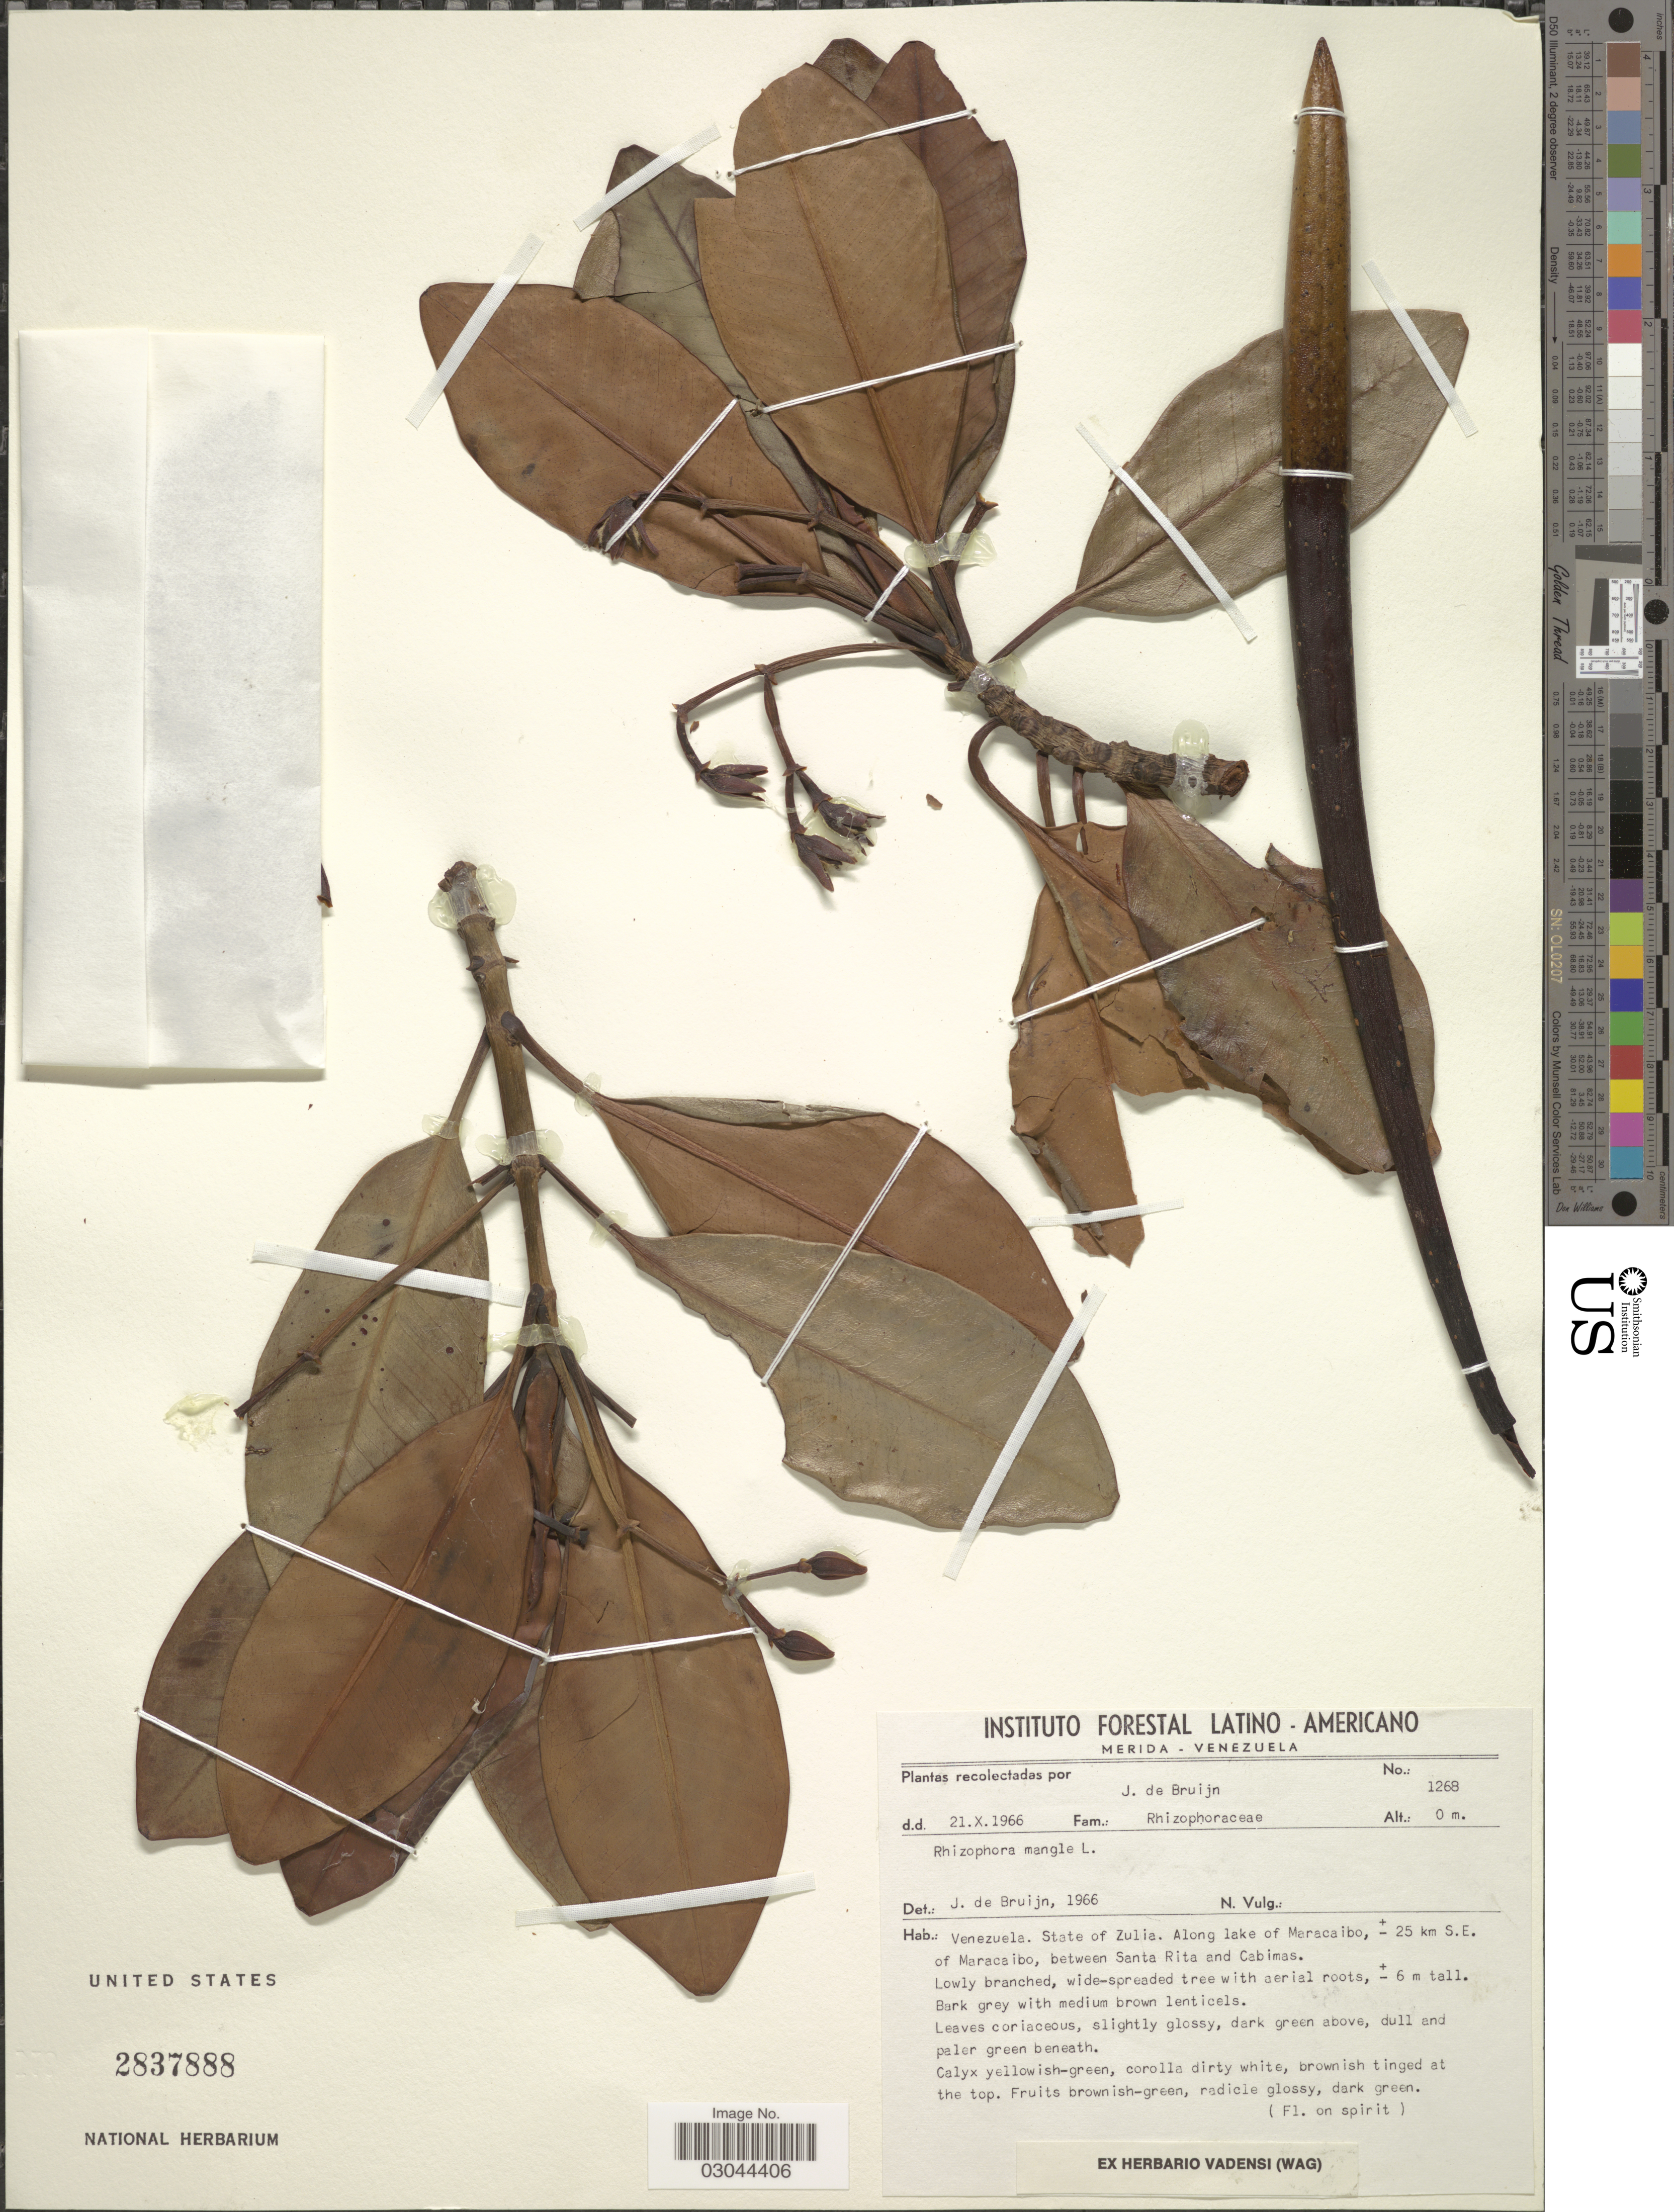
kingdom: Plantae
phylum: Tracheophyta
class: Magnoliopsida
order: Malpighiales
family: Rhizophoraceae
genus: Rhizophora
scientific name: Rhizophora mangle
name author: L.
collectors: J. Bruijn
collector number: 1268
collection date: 1966-10-21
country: Venezuela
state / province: Zulia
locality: State of Zulia. Along lake of Maracaibo ± 25 km S. E. of Maracaibo, between Santa Rita and Cabimas.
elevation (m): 0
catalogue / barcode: US 2837888